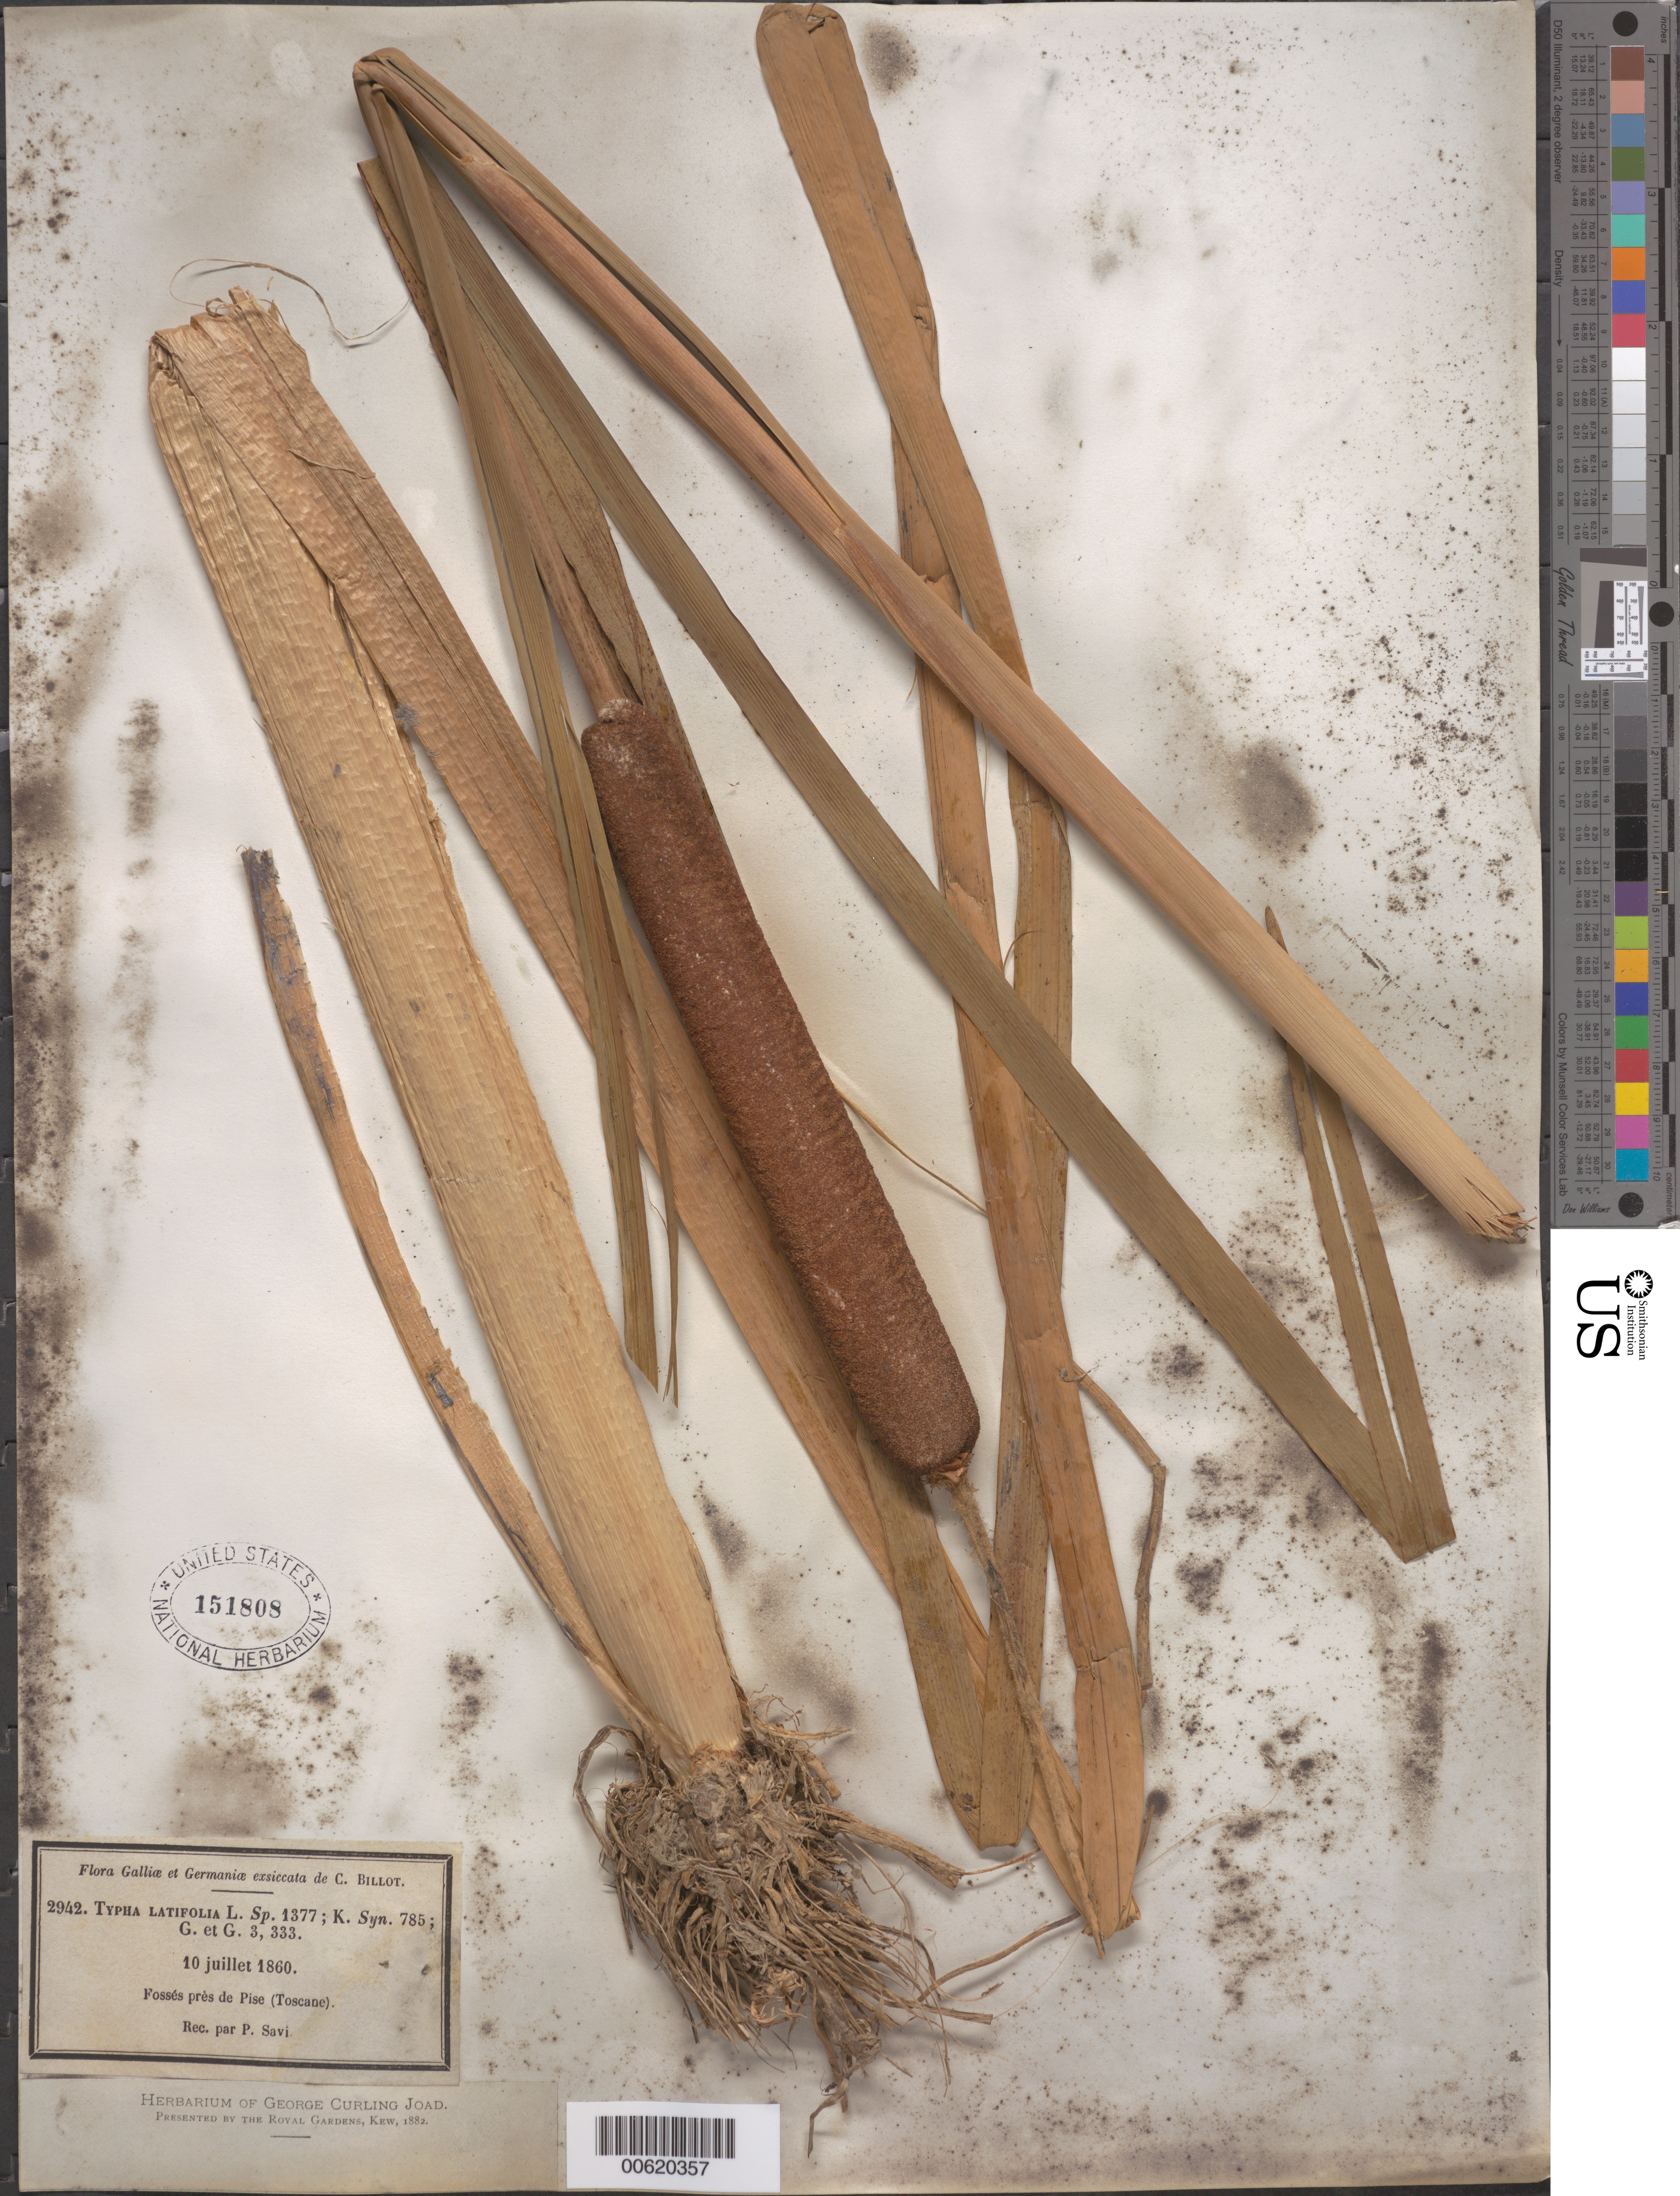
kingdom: Plantae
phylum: Tracheophyta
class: Liliopsida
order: Poales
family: Typhaceae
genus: Typha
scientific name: Typha latifolia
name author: L.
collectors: P.C. Billot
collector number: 2942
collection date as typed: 10 Jul 1860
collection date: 1860-07-10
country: Italy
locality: Pise, Toscane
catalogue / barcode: US 1518080